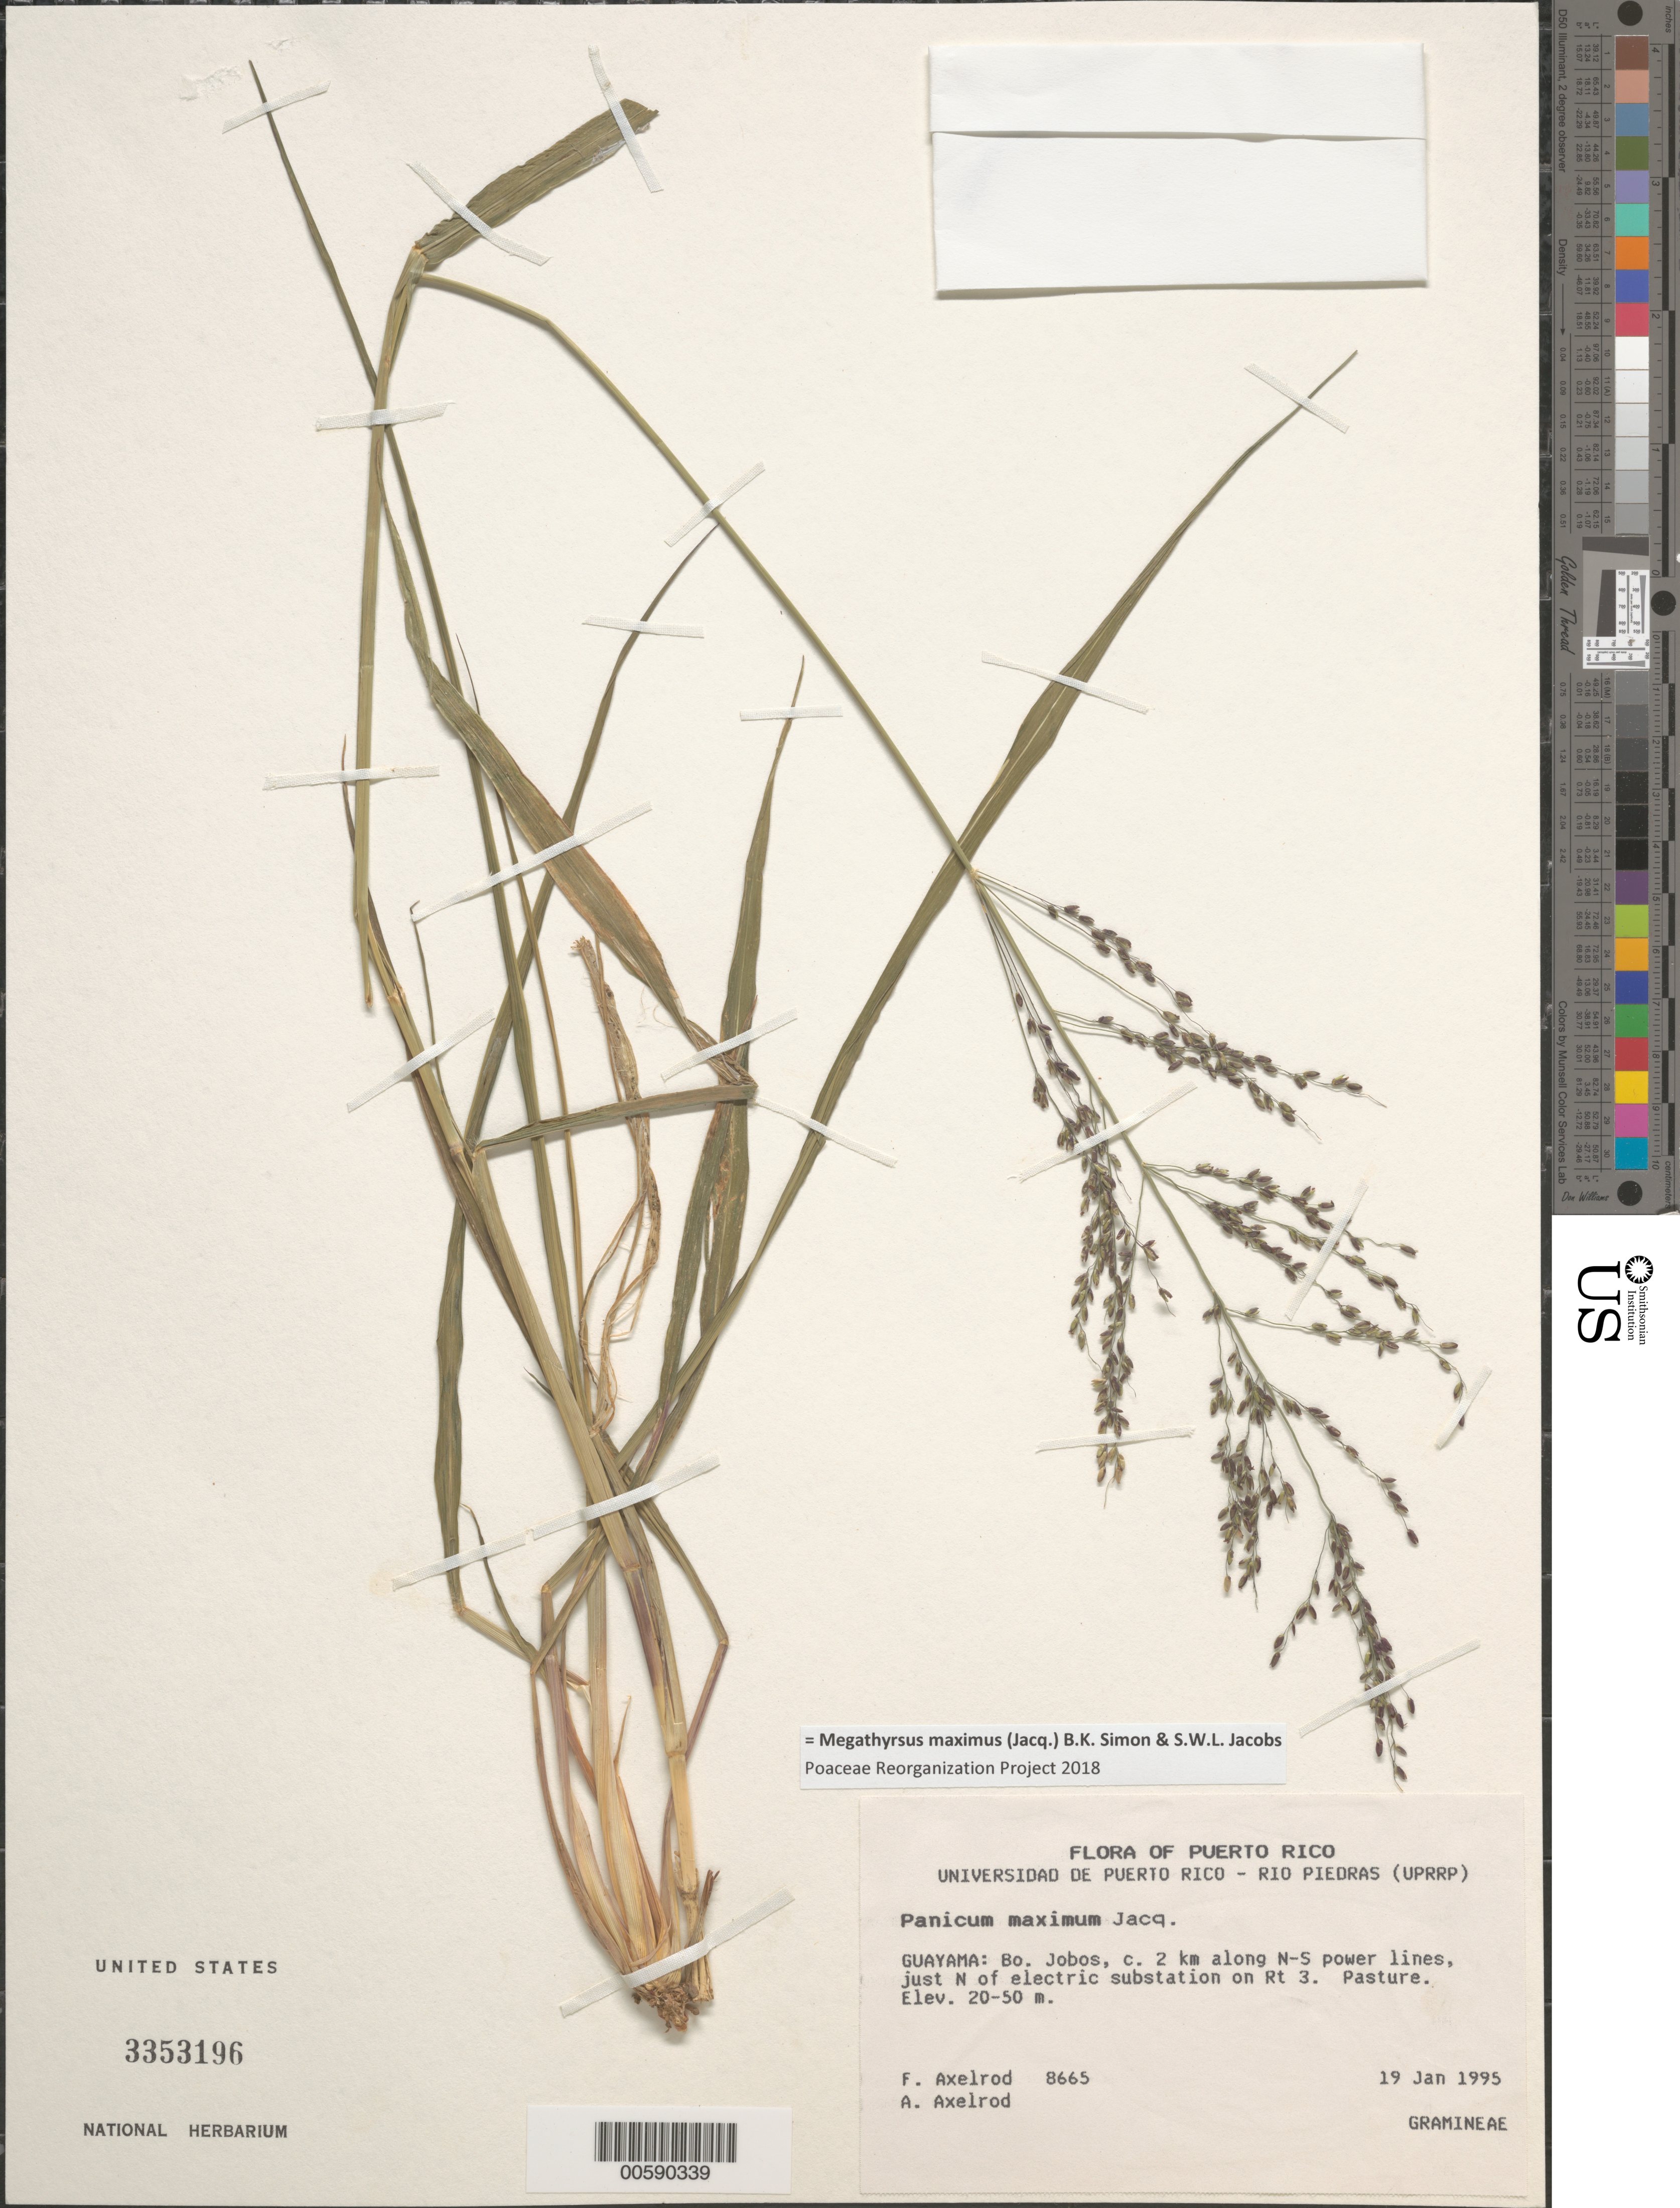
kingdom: Plantae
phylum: Tracheophyta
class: Liliopsida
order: Poales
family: Poaceae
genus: Megathyrsus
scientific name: Megathyrsus maximus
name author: (Jacq.) B.K. Simon & S.W.L. Jacobs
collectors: F. S. Axelrod & A. Axelrod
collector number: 8665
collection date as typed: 19 Jan 1995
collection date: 1995-01-19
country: Puerto Rico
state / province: Guayama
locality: Guayama: Bo. Jobos, ca. 2 km along N-S power lines, just N of electric substation on Rt. 3.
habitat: Pasture.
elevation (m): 20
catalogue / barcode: US 3353196